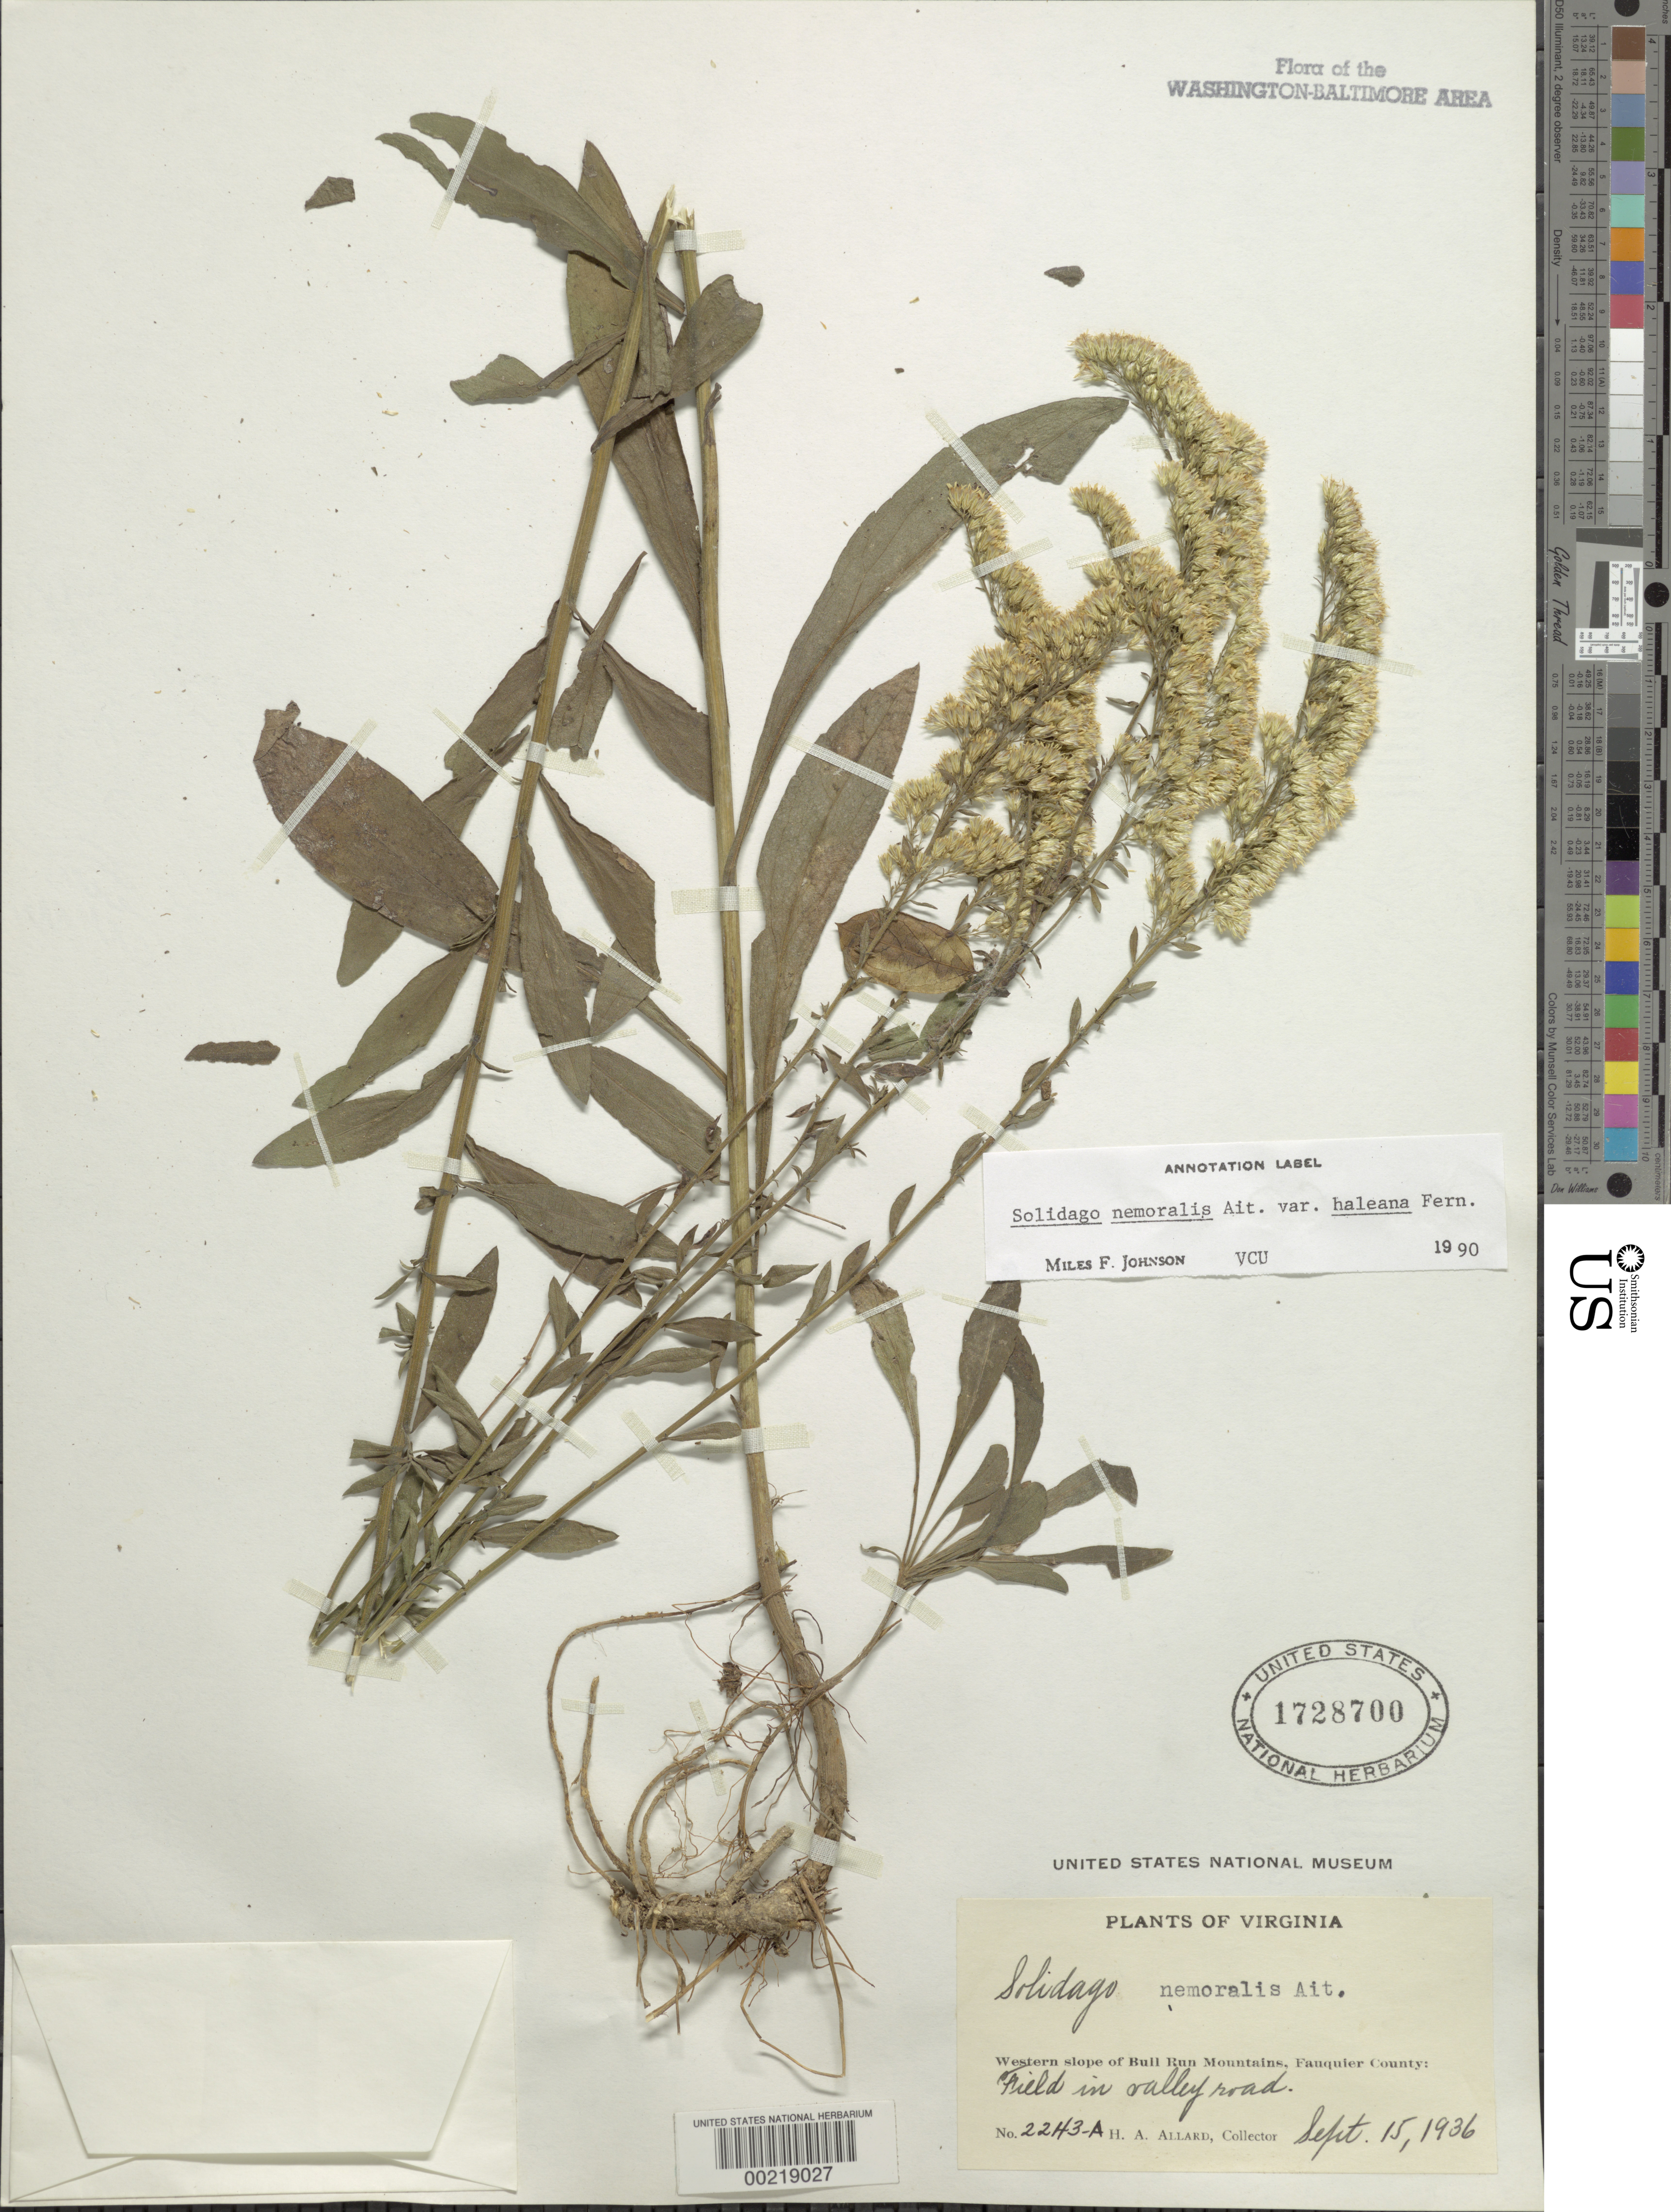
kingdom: Plantae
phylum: Tracheophyta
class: Magnoliopsida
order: Asterales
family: Asteraceae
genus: Solidago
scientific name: Solidago nemoralis var. haleana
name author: Aiton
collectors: H. A. Allard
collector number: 2243A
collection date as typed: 15 Sep 1936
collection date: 1936-09-15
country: United States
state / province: Virginia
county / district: Fauquier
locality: Valley Road west slope of Bull Run Mountains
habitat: Field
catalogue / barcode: US 1728700